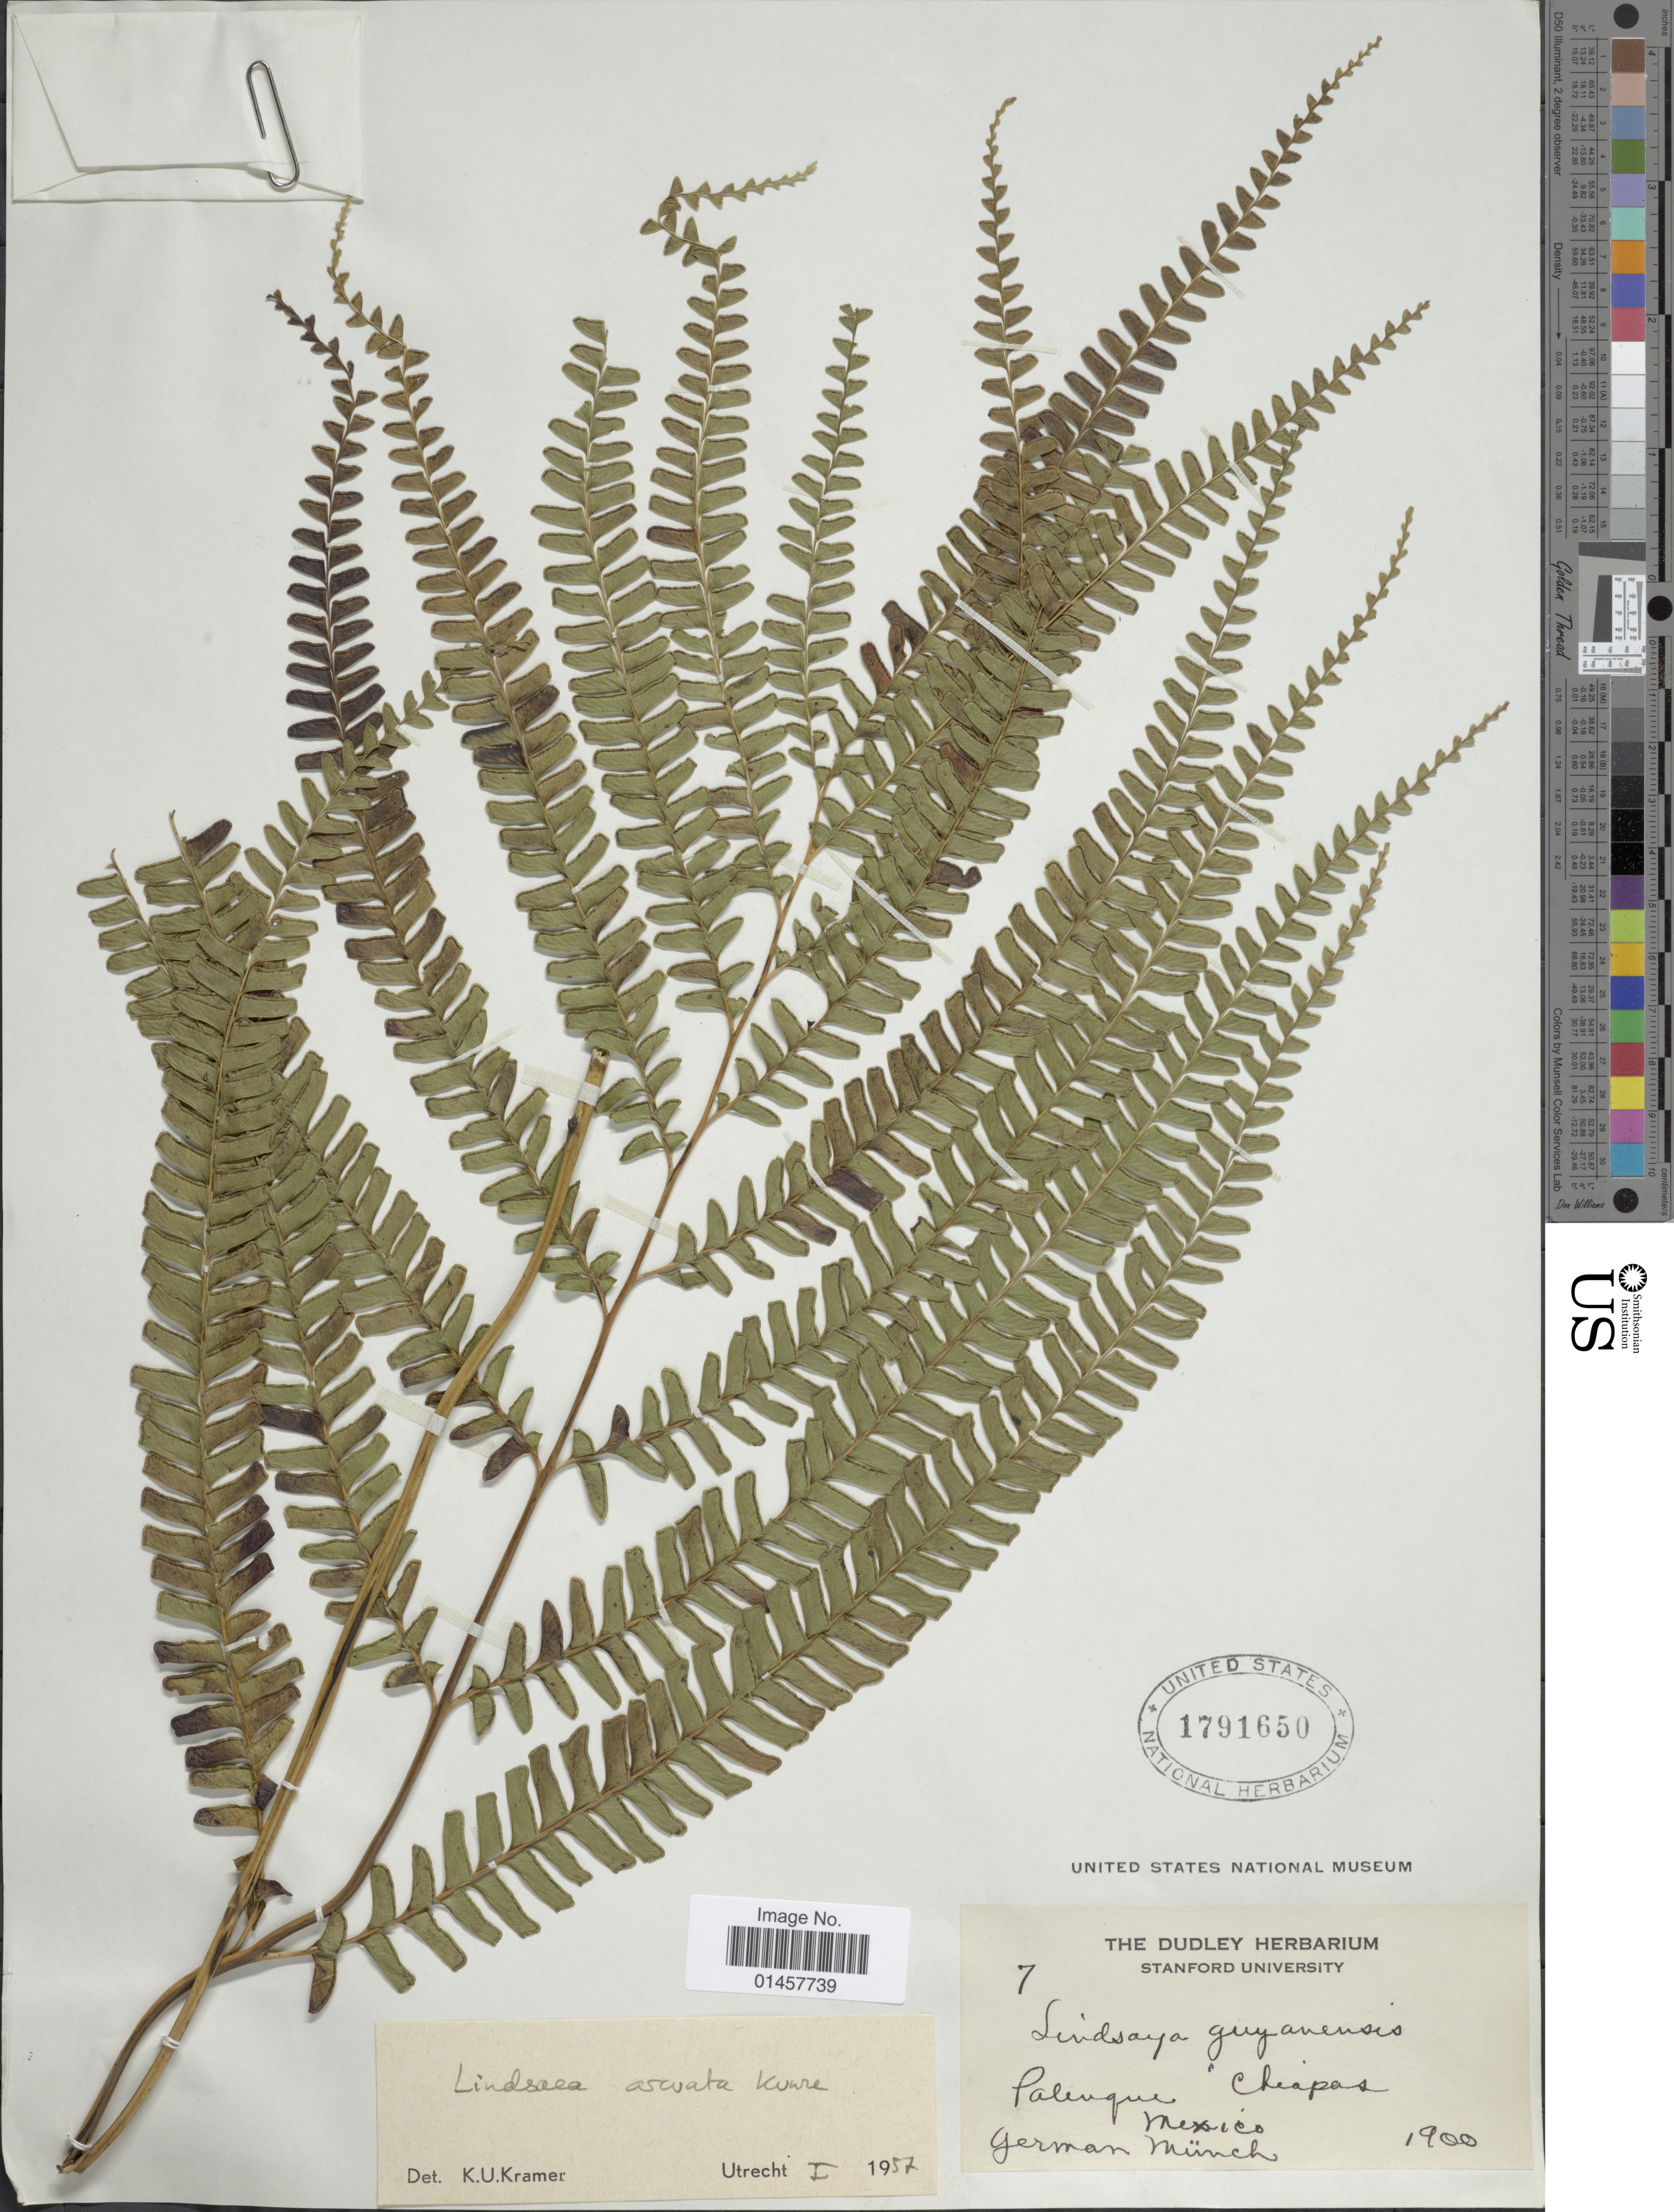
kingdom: Plantae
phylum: Tracheophyta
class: Polypodiopsida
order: Polypodiales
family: Lindsaeaceae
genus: Lindsaea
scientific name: Lindsaea arcuata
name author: Kunze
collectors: G. Munch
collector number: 7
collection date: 1900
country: Mexico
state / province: Chiapas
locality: Palanque, Chiapas, Mexico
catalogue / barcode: US 1791650